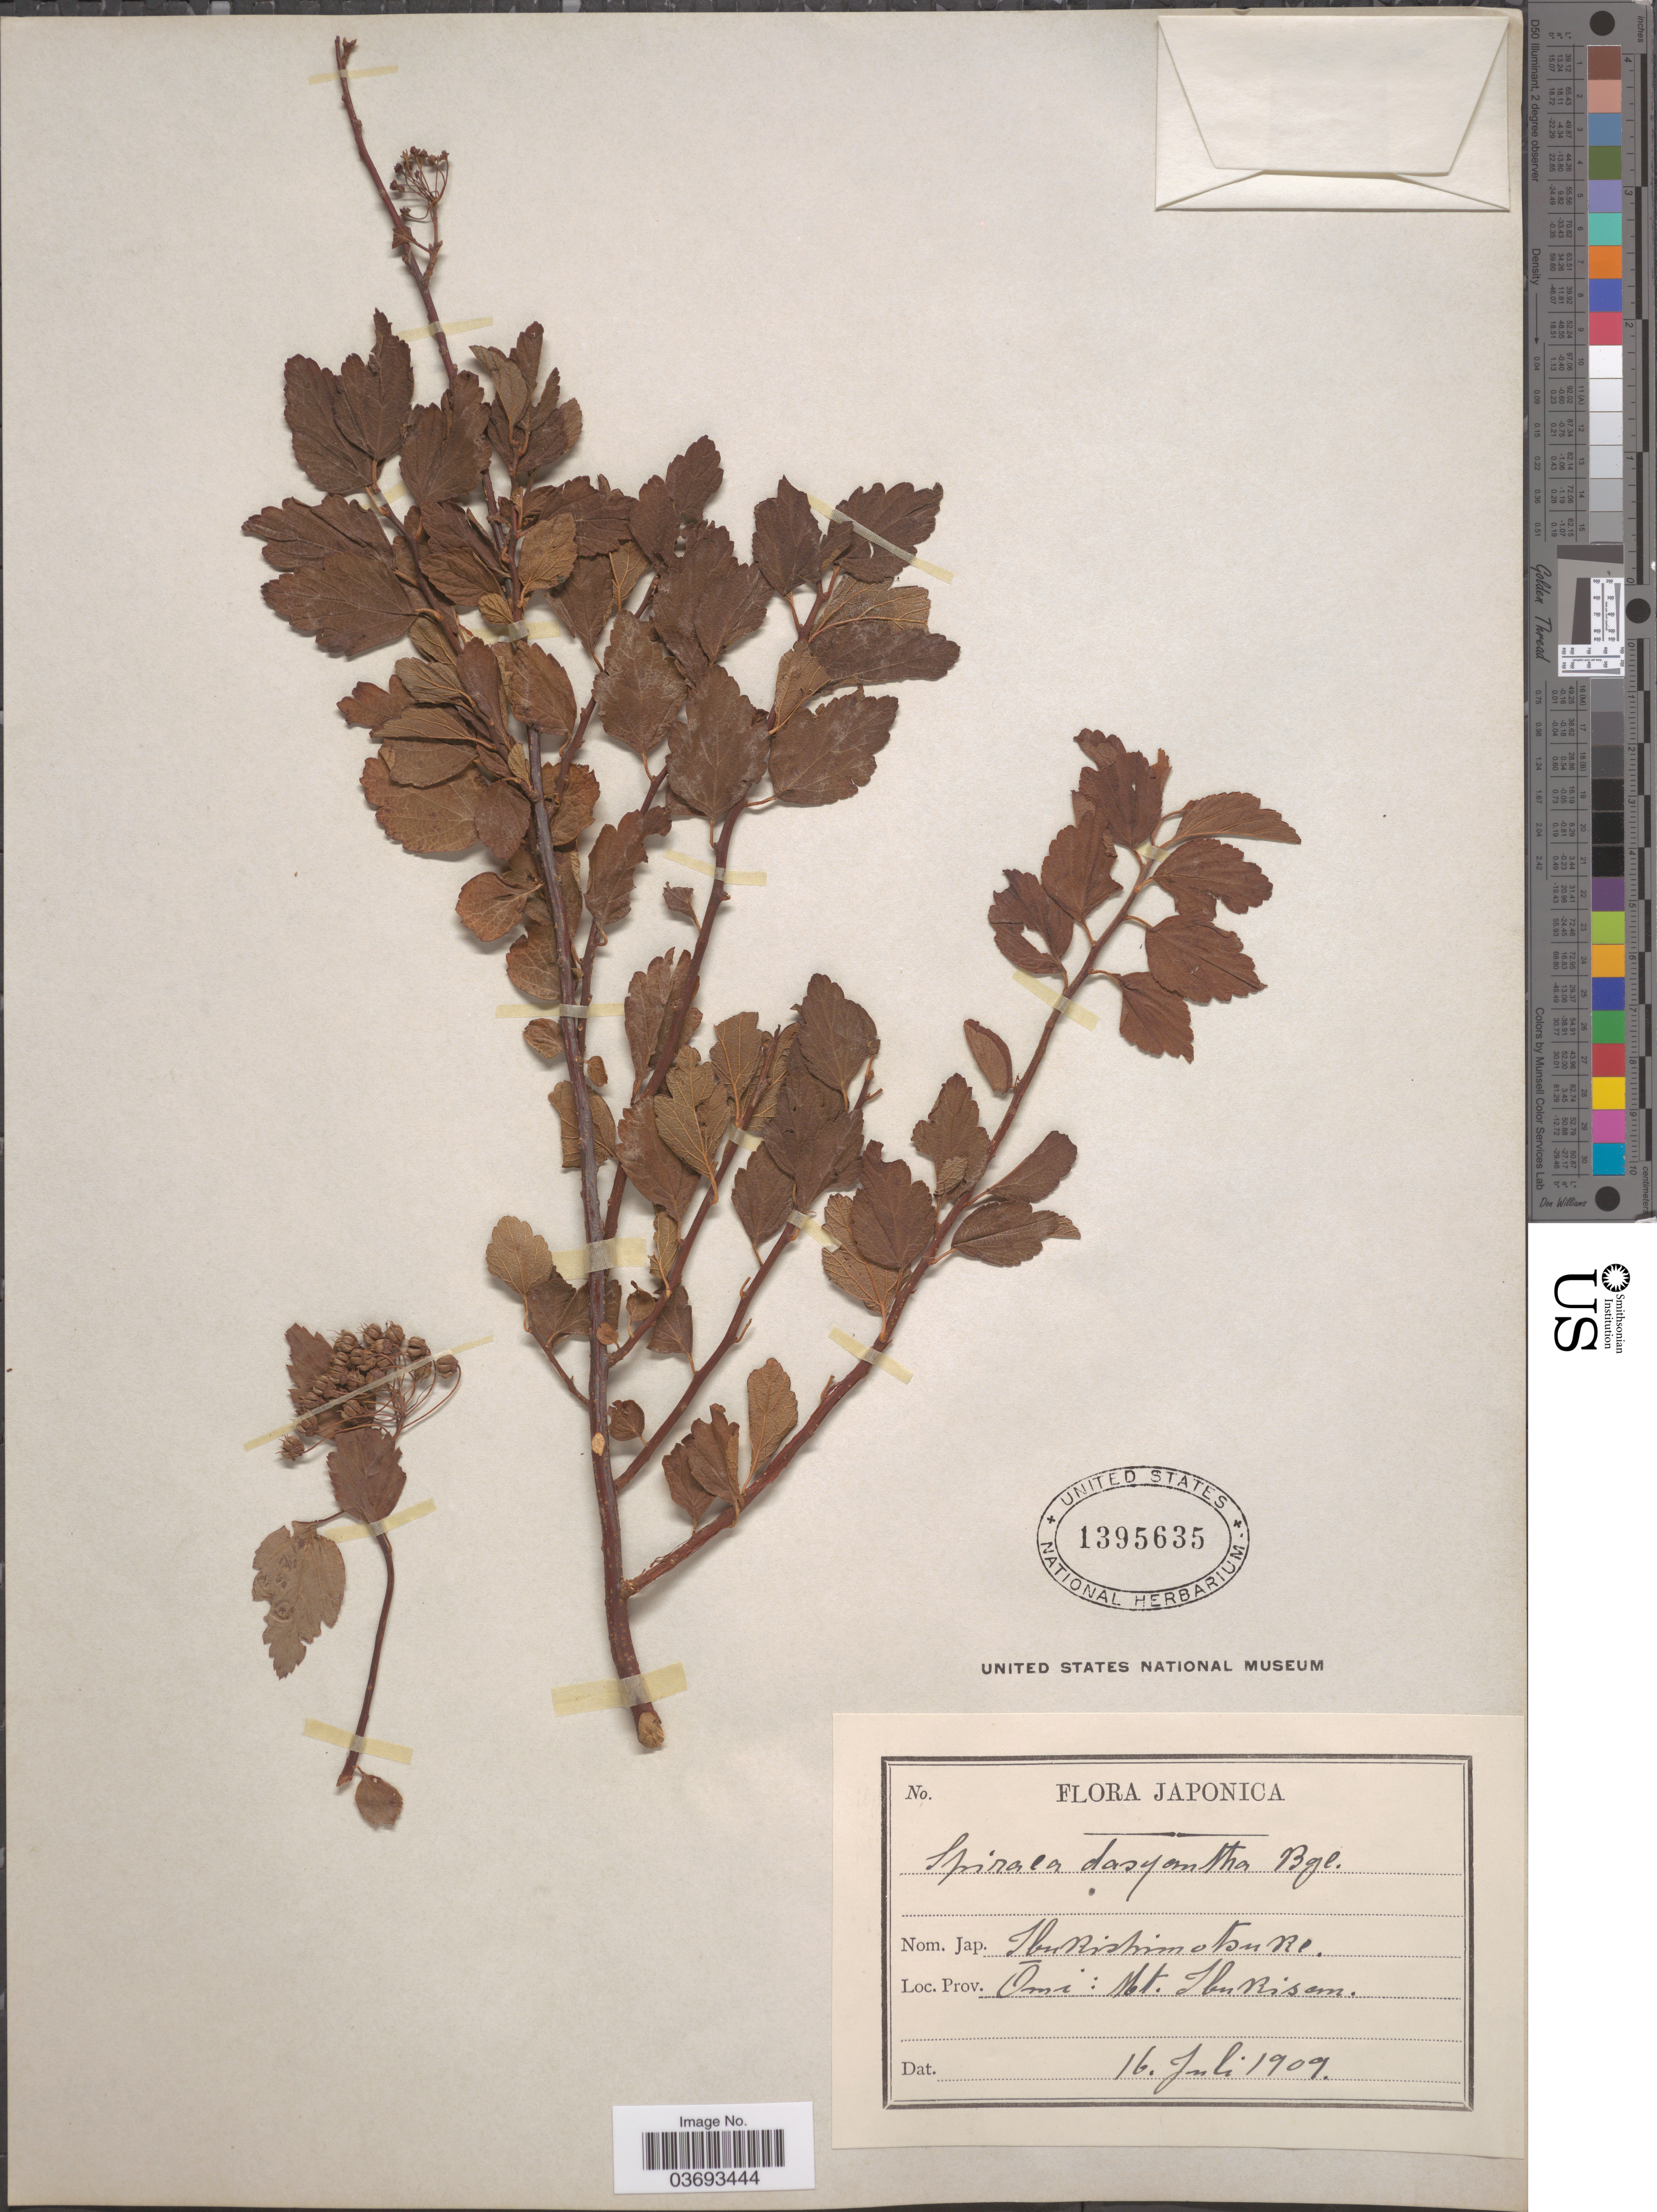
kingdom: Plantae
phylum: Tracheophyta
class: Magnoliopsida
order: Rosales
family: Rosaceae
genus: Spiraea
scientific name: Spiraea dasyantha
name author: Bunge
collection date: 1909-07-16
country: Japan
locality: Prov. Ōmi: Mt. Ibukisan.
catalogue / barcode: US 1395635